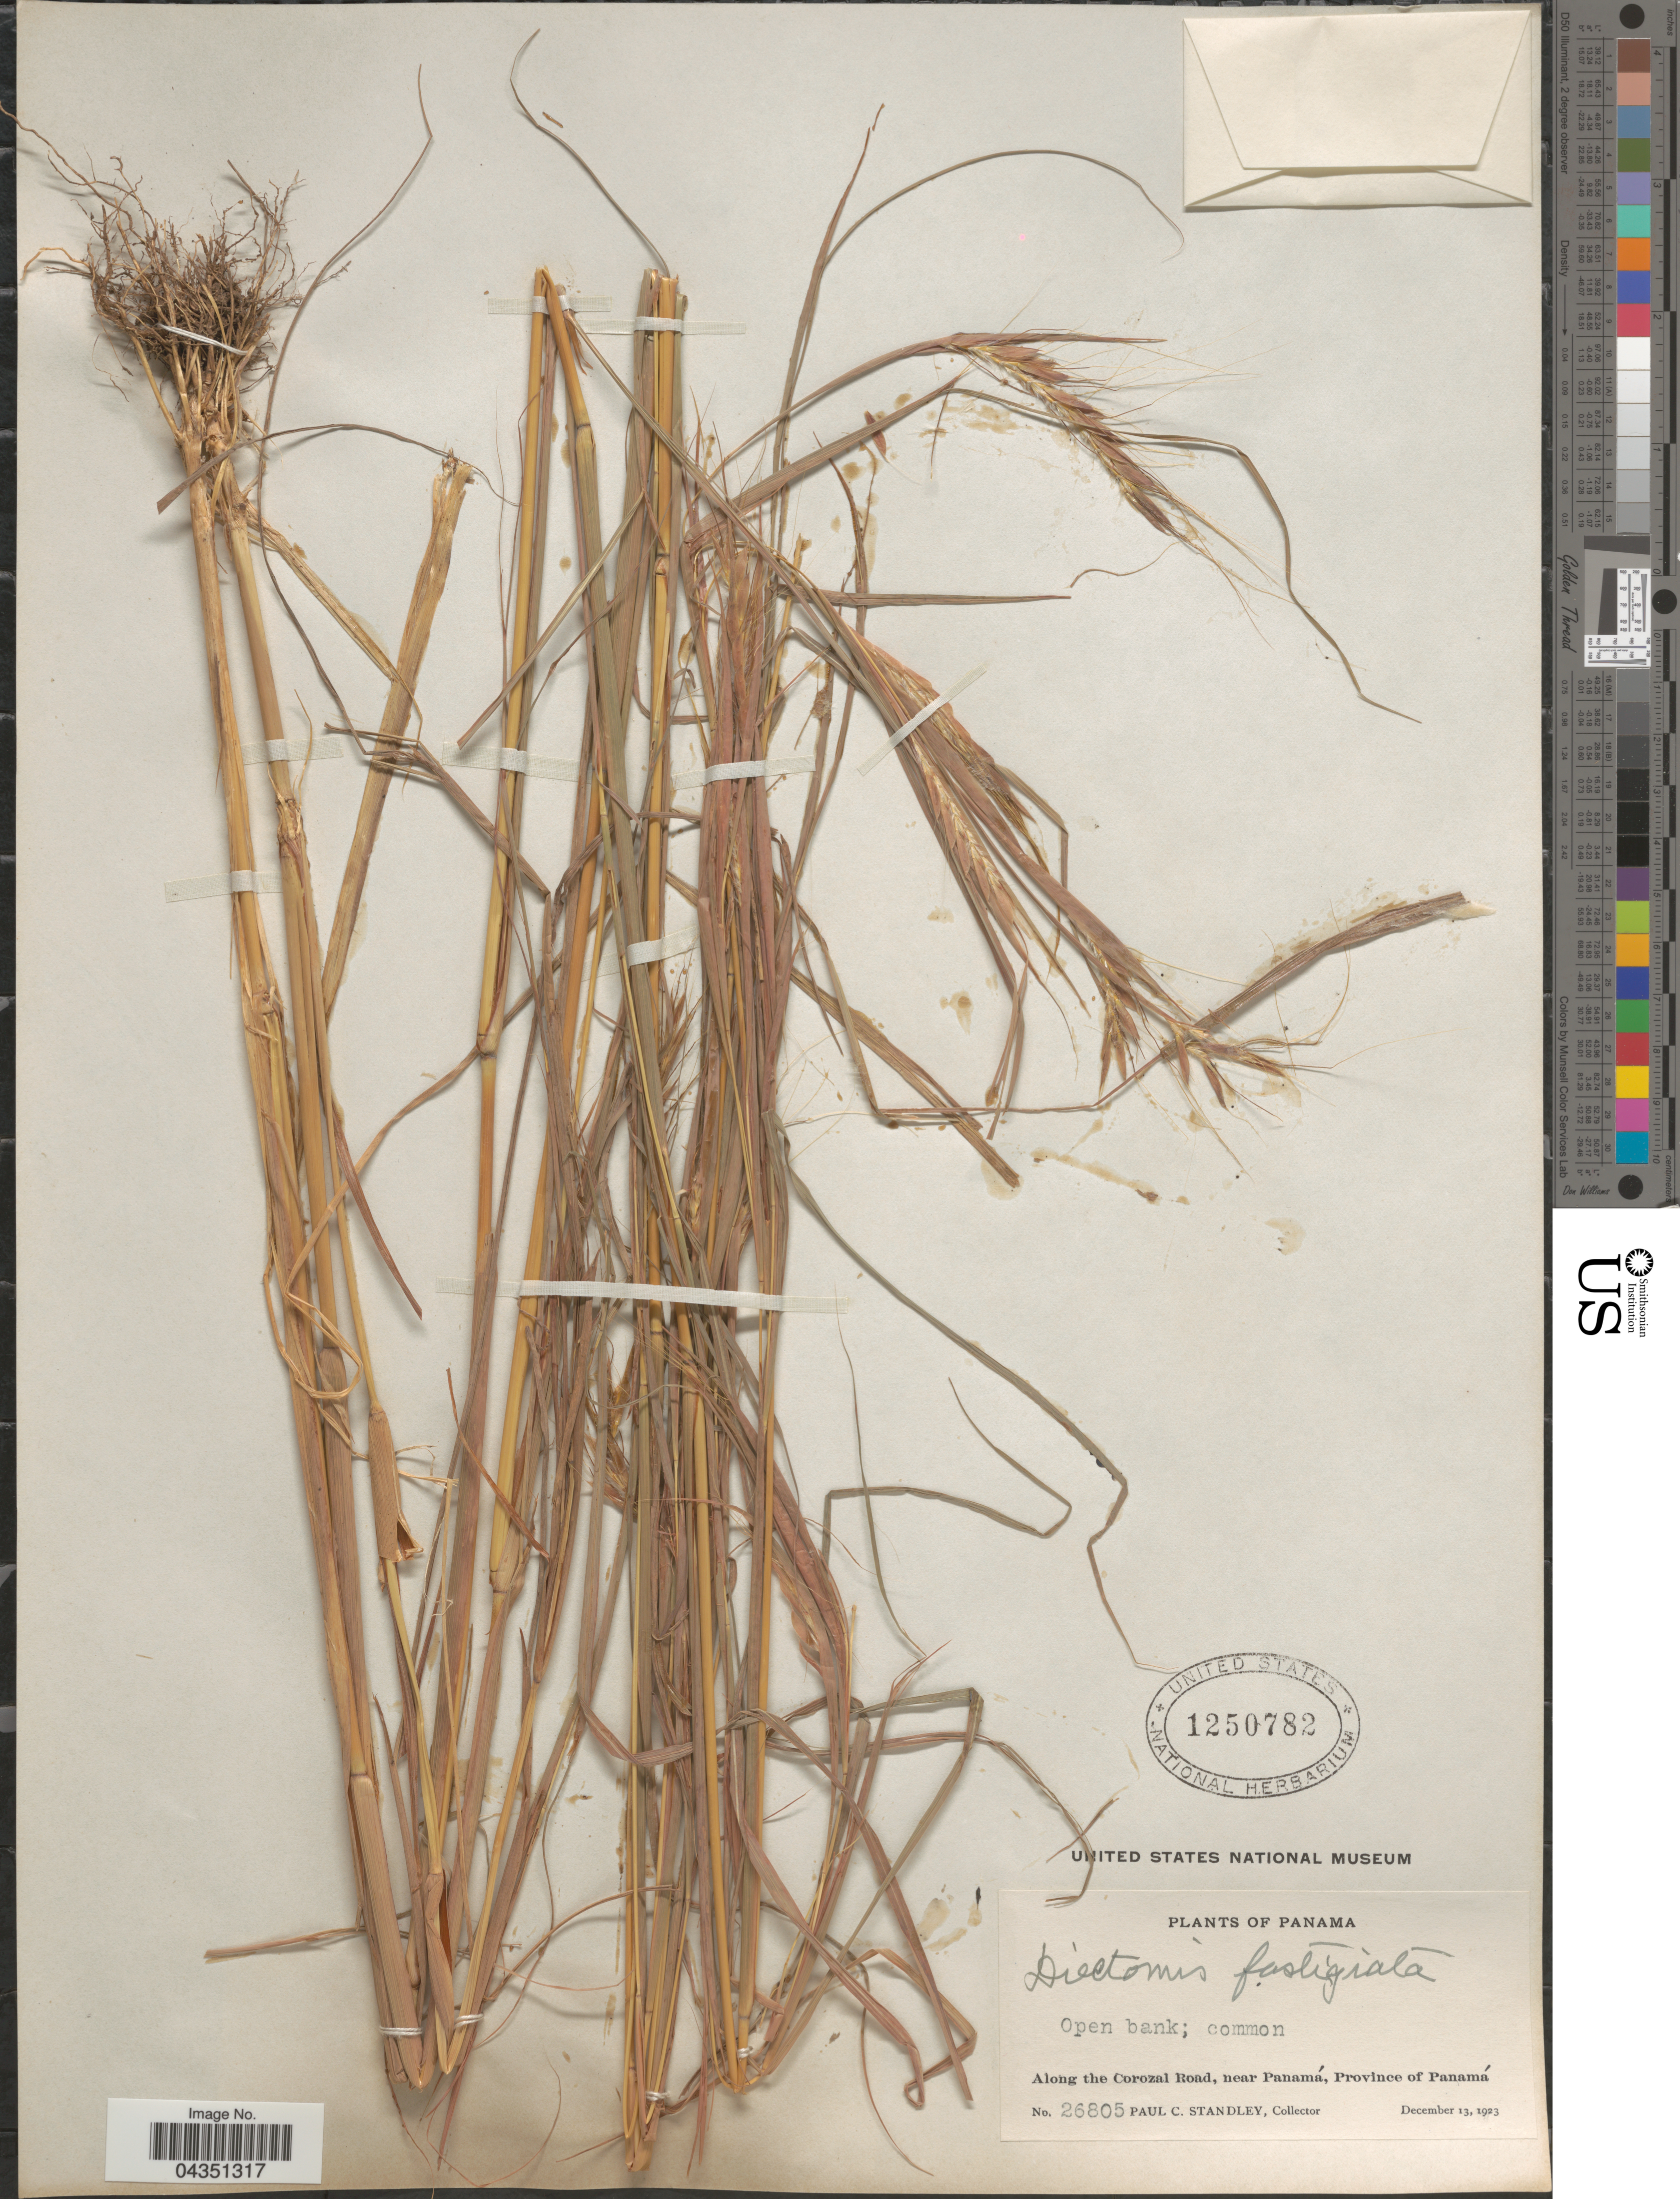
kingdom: Plantae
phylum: Tracheophyta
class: Liliopsida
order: Poales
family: Poaceae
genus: Diectomis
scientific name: Diectomis fastigiata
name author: (Sw.) P. Beauv.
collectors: P. C. Standley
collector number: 26805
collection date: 1923-12-13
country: Panama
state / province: Panamá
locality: Along the Corozal Road, near Panamá.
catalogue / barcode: US 1250782